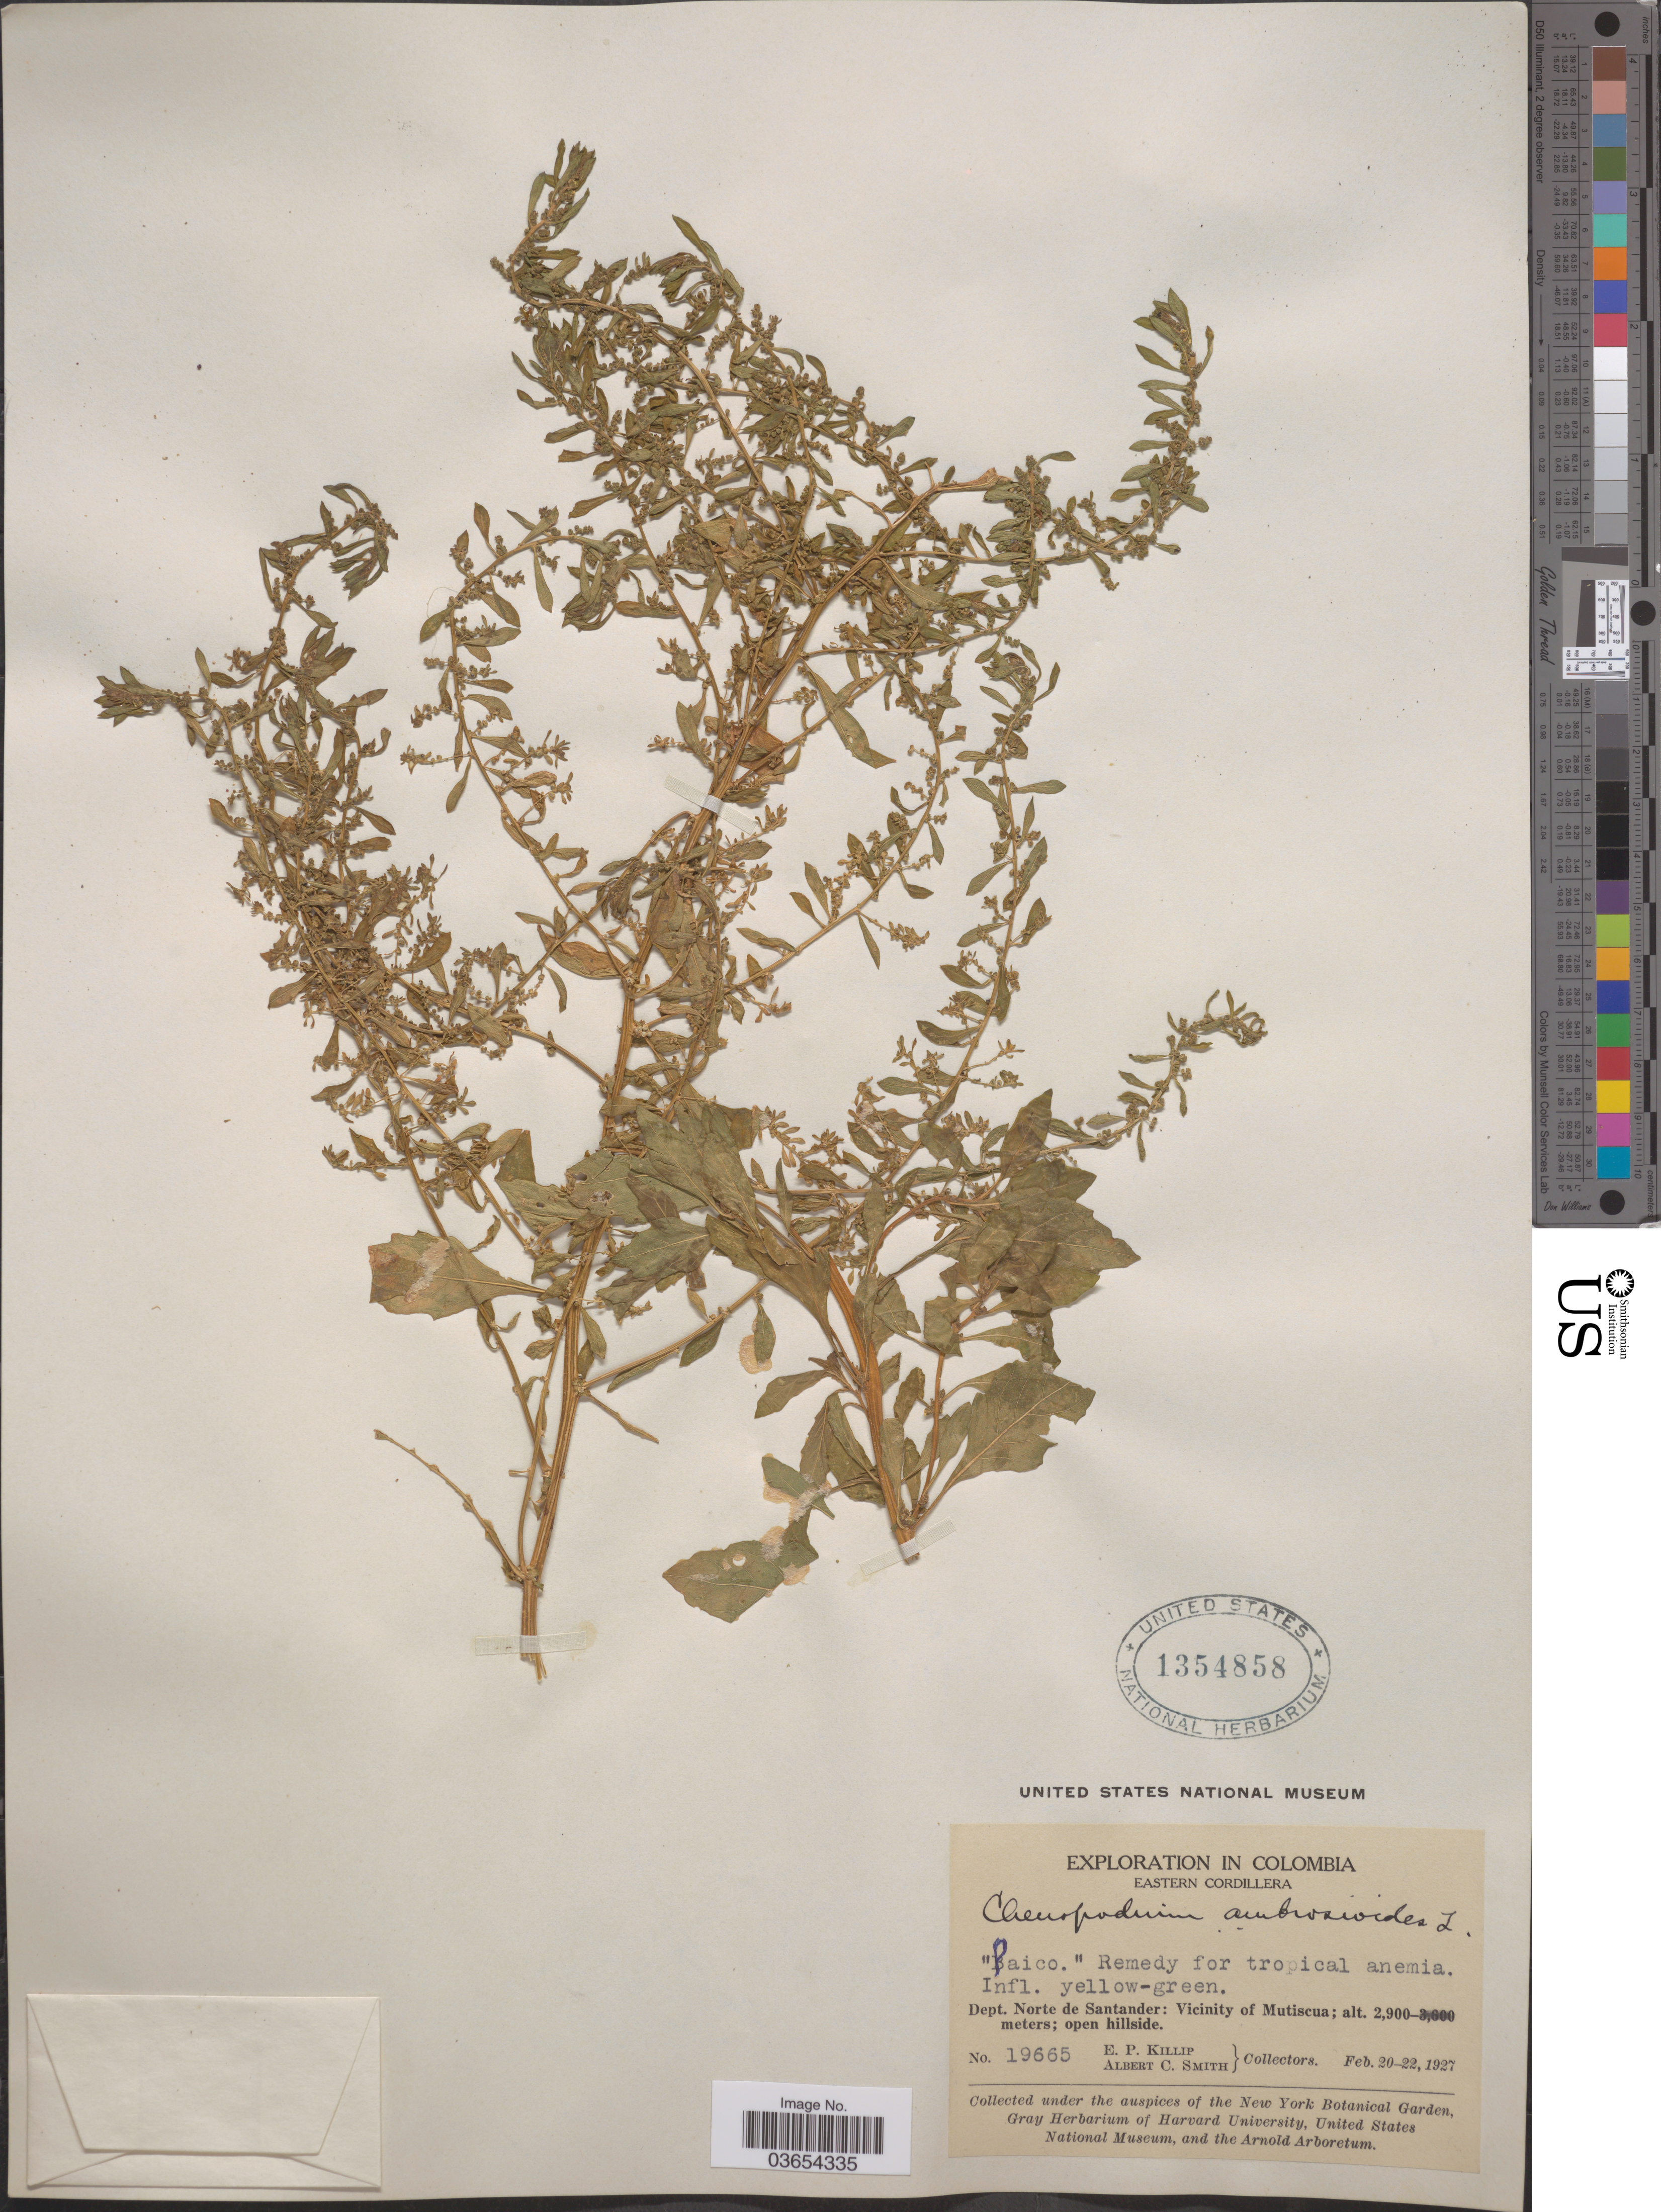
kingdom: Plantae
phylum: Tracheophyta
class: Magnoliopsida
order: Caryophyllales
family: Amaranthaceae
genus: Chenopodium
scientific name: Chenopodium ambrosioides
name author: L.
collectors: E. P. Killip & A. C. Smith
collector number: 19665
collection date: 1927-02-20/1927-02-22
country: Colombia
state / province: Norte de Santander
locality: Eastern Cordillera. Dept. Norte de Santander: Vicinity of Mutiscua.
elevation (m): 2900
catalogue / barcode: US 1354858